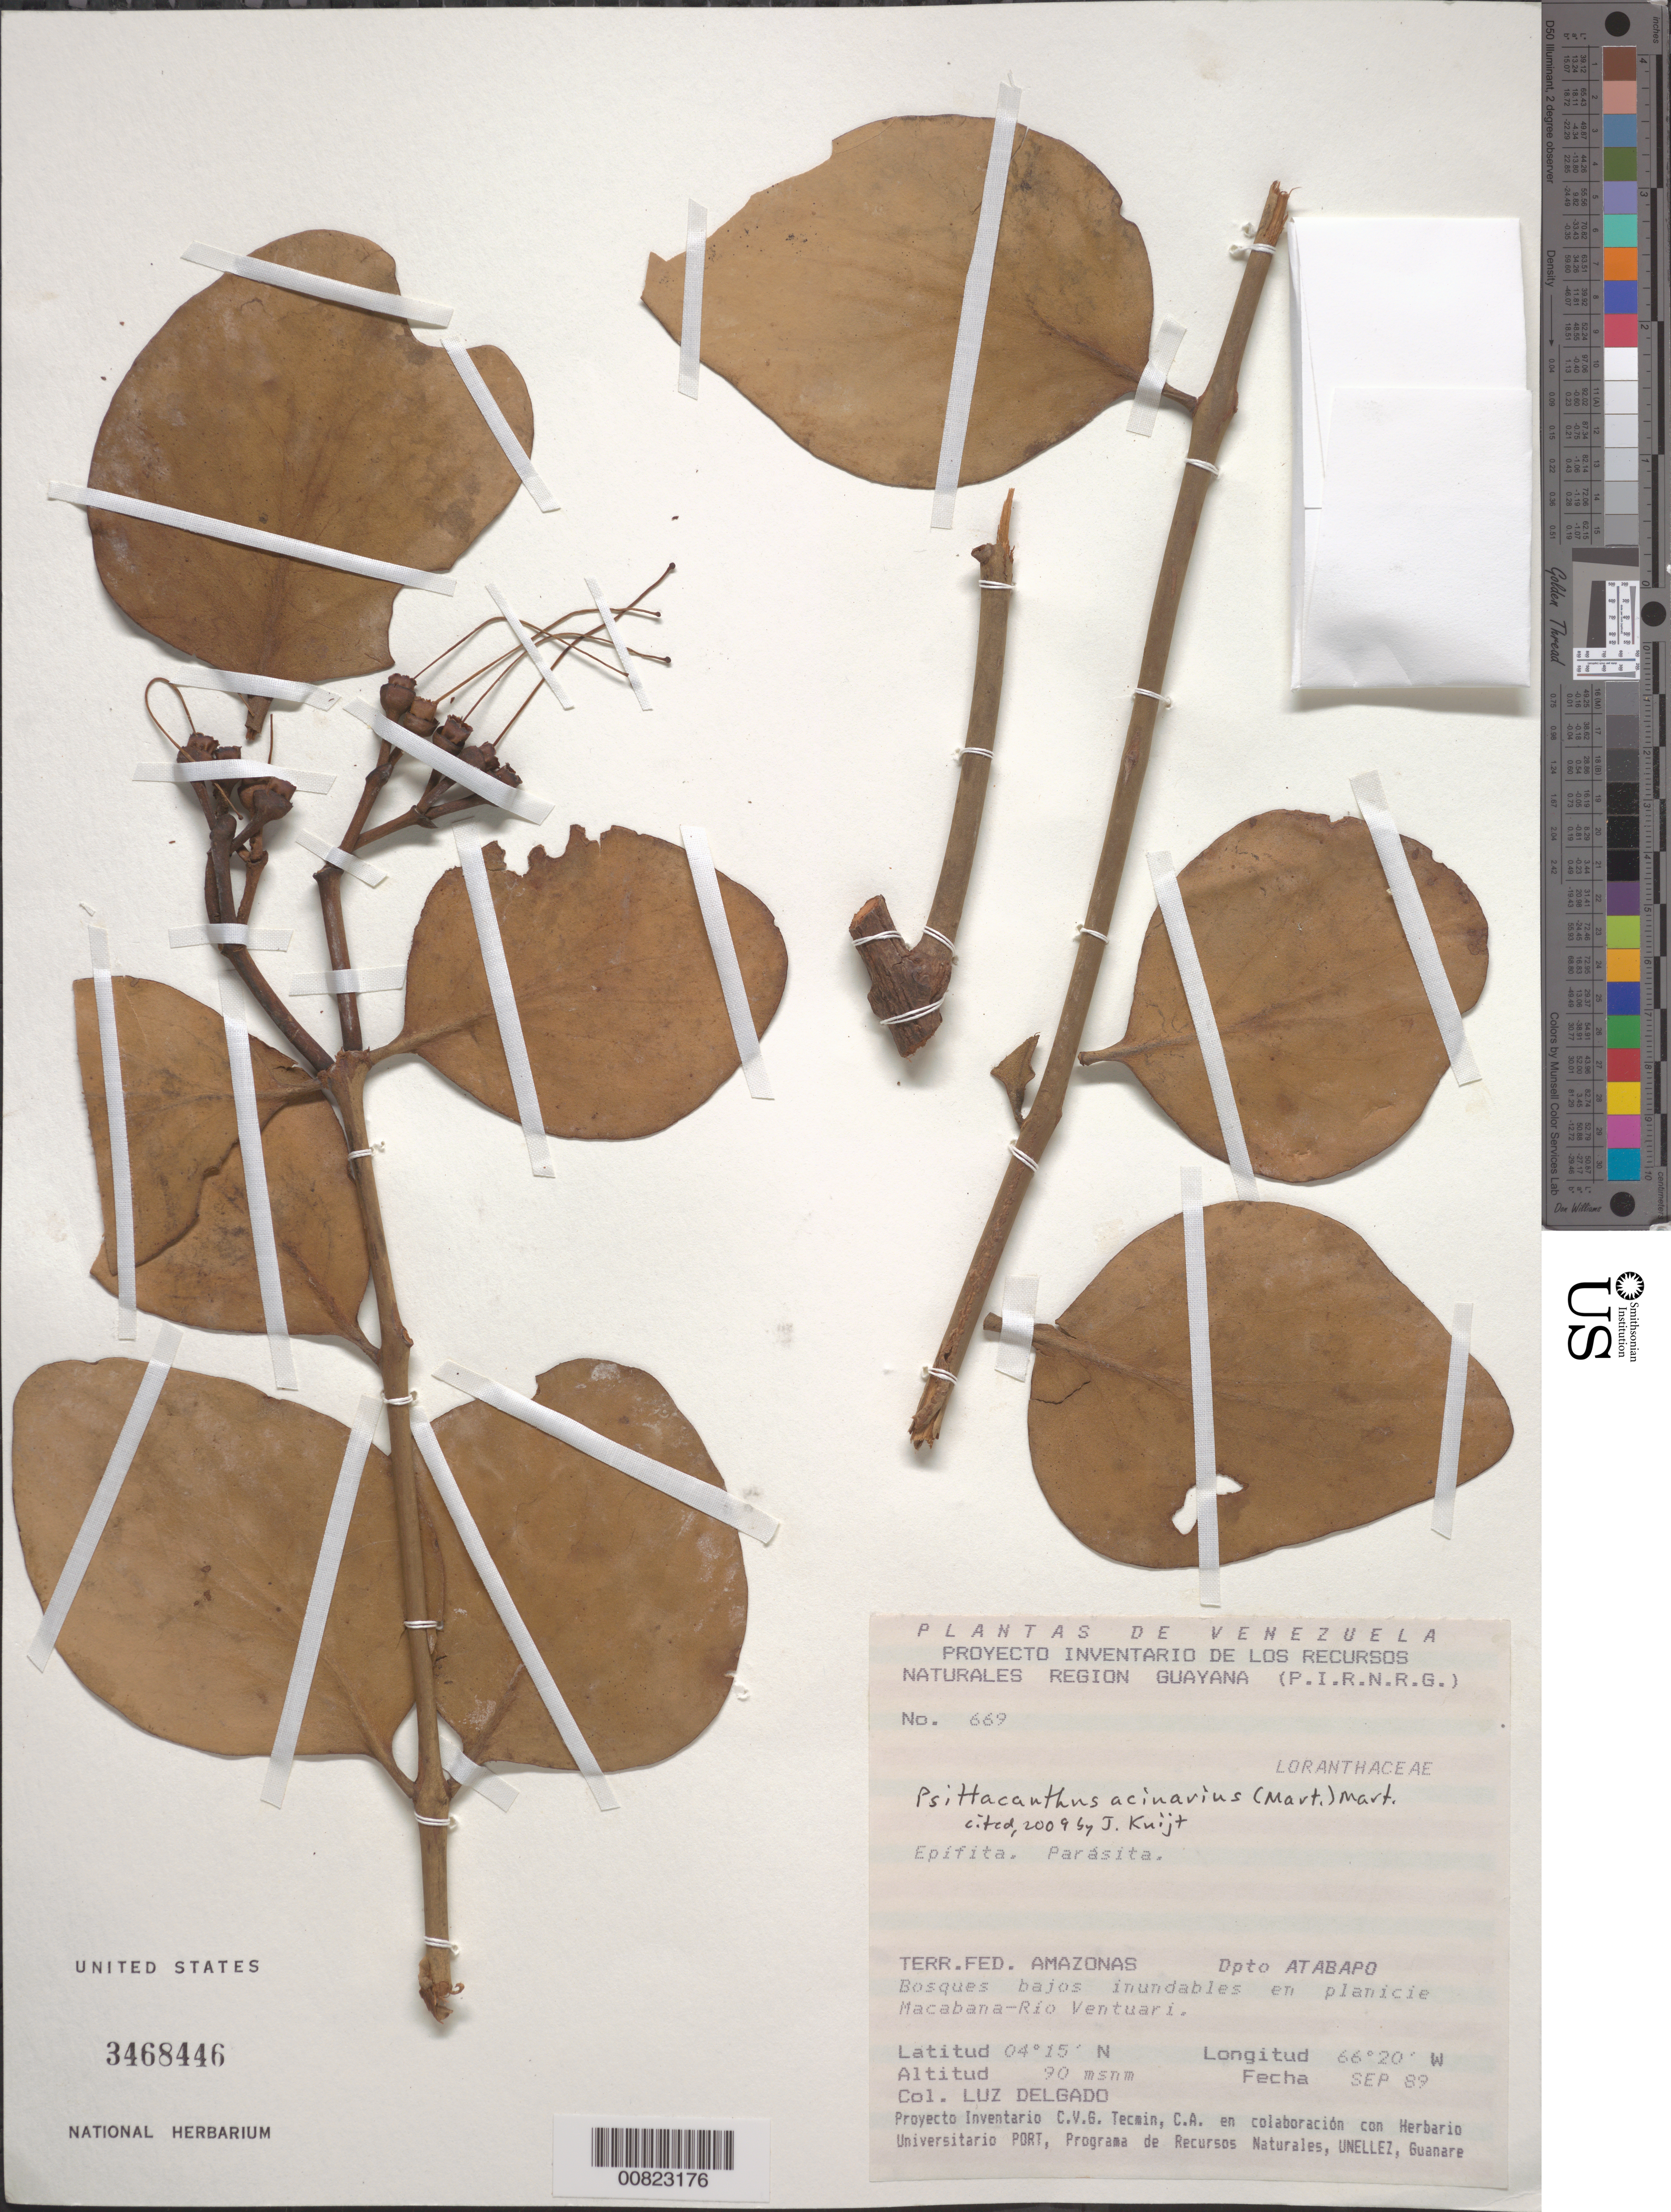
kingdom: Plantae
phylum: Tracheophyta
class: Magnoliopsida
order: Santalales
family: Loranthaceae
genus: Psittacanthus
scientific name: Psittacanthus acinarius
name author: (Mart.) Mart.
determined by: Kuijt, Job, (CANADA)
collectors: L. Delgado V.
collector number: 669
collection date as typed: Sep-89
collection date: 1989-09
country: Venezuela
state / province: Amazonas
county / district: Atabapo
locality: Macabana-Río Ventuari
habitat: Bosques bajos inundables en planicie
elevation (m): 90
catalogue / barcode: US 3468446